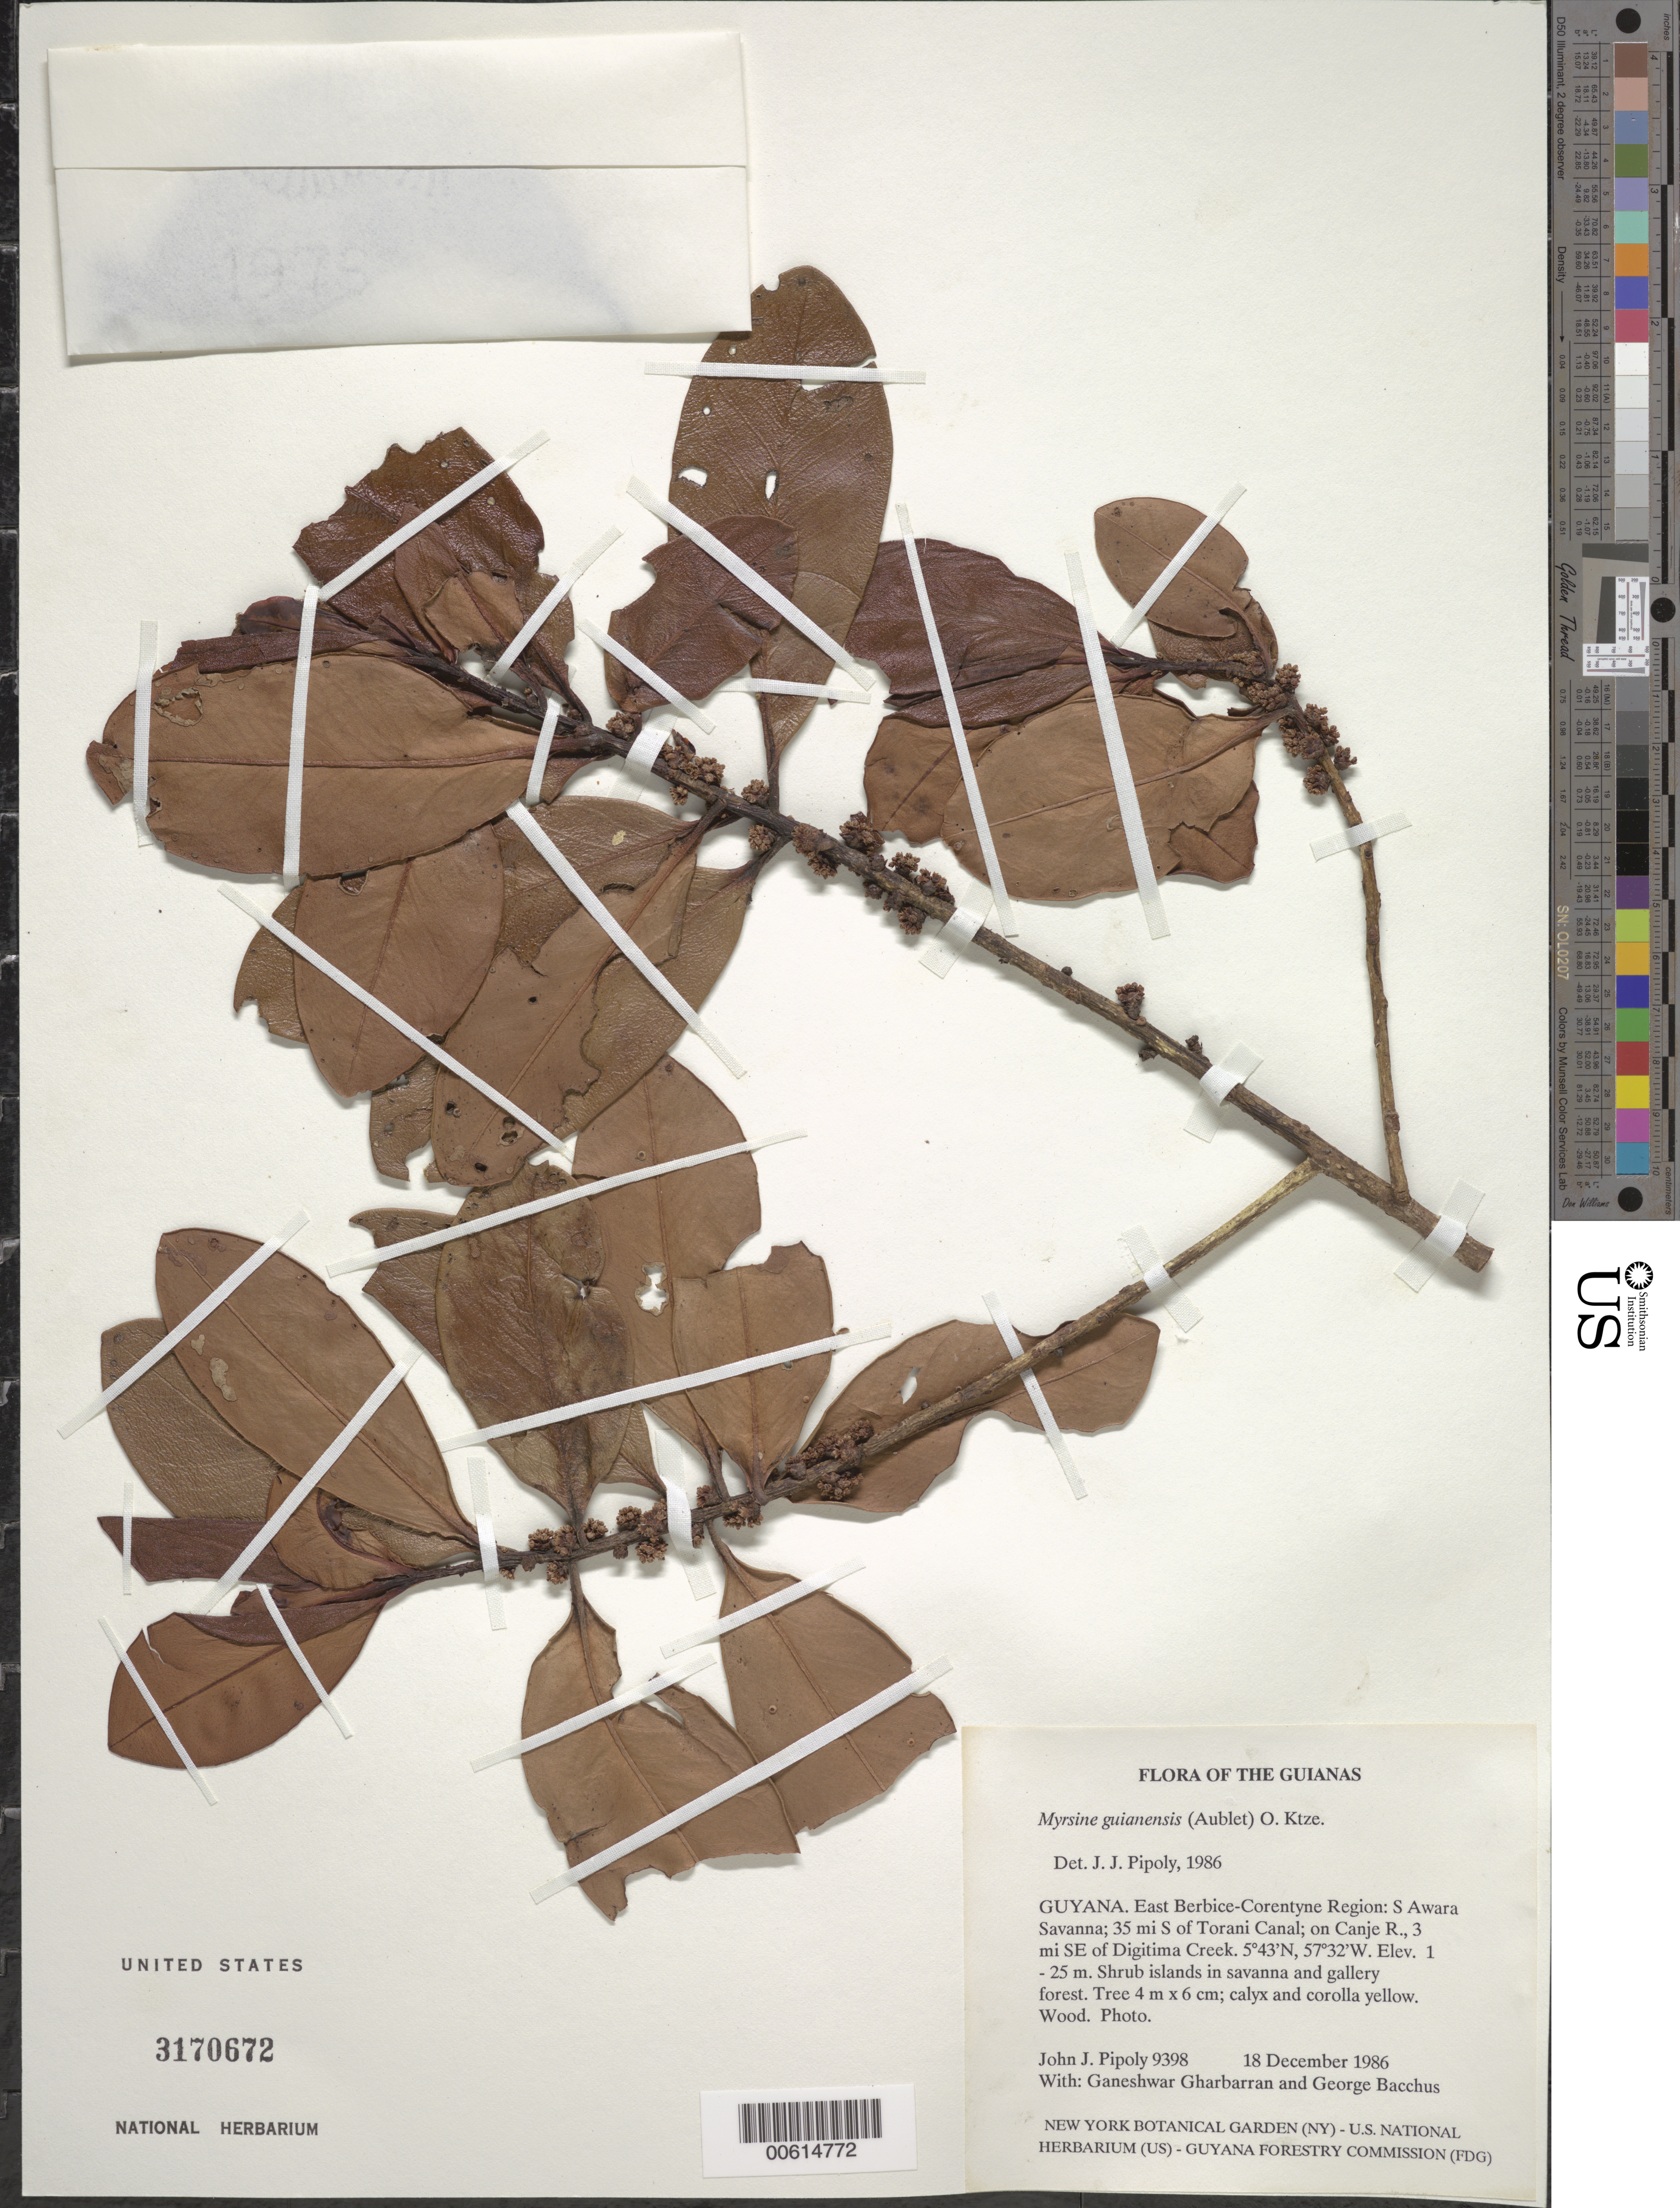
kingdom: Plantae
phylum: Tracheophyta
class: Magnoliopsida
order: Ericales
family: Primulaceae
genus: Myrsine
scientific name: Myrsine guianensis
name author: (Aubl.) Kuntze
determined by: Pipoly, J. J., III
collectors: J. J. Pipoly, G. Gharbarran & G. Bacchus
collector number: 9398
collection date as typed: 18 December 1986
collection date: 1986-12-18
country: Guyana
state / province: E. Berbice-Corentyne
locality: S Awara Savanna; ±35 mi S of Torani Canal; on Canje R., 3 mi SE of Digitima Creek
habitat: Shrub islands in savanna and gallery forest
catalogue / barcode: US 3170672